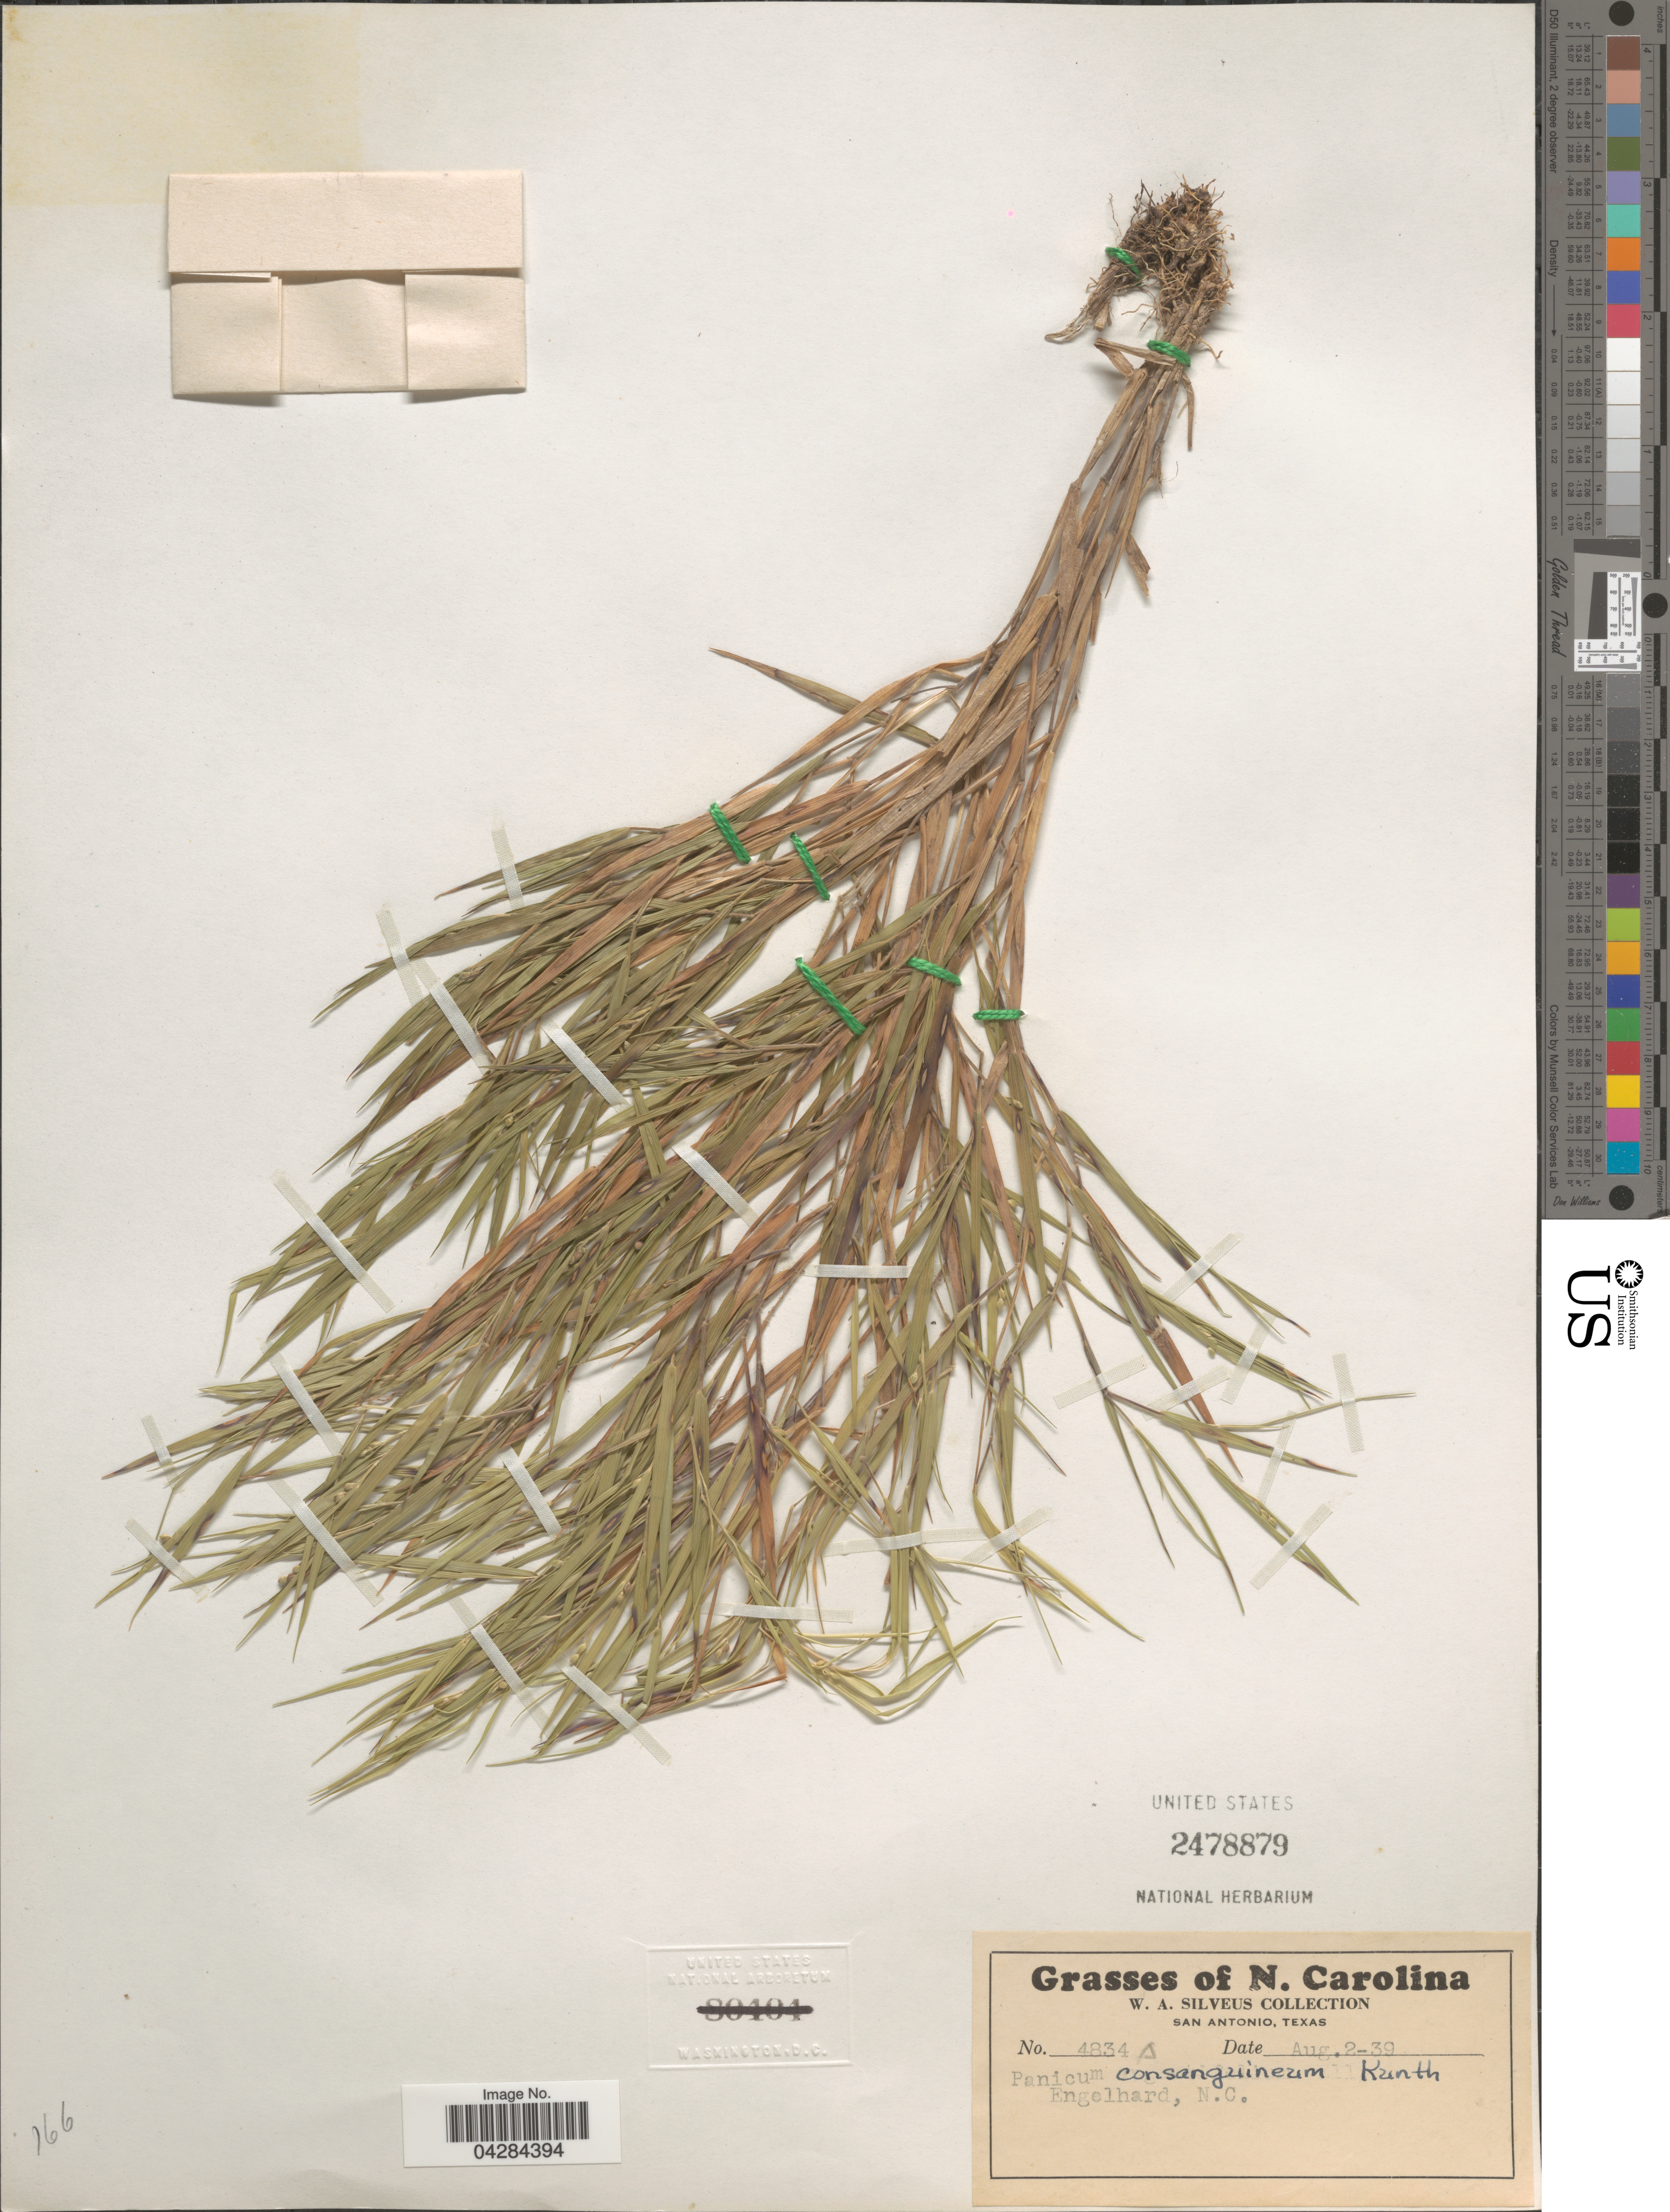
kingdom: Plantae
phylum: Tracheophyta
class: Liliopsida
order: Poales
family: Poaceae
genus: Dichanthelium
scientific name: Dichanthelium ovale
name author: (Elliott) Gould & C.A. Clark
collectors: W. Silveus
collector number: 4834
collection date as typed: Transcribed d/m/y: 2/8/39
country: United States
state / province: North Carolina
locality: Engelhard.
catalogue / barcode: US 2478879